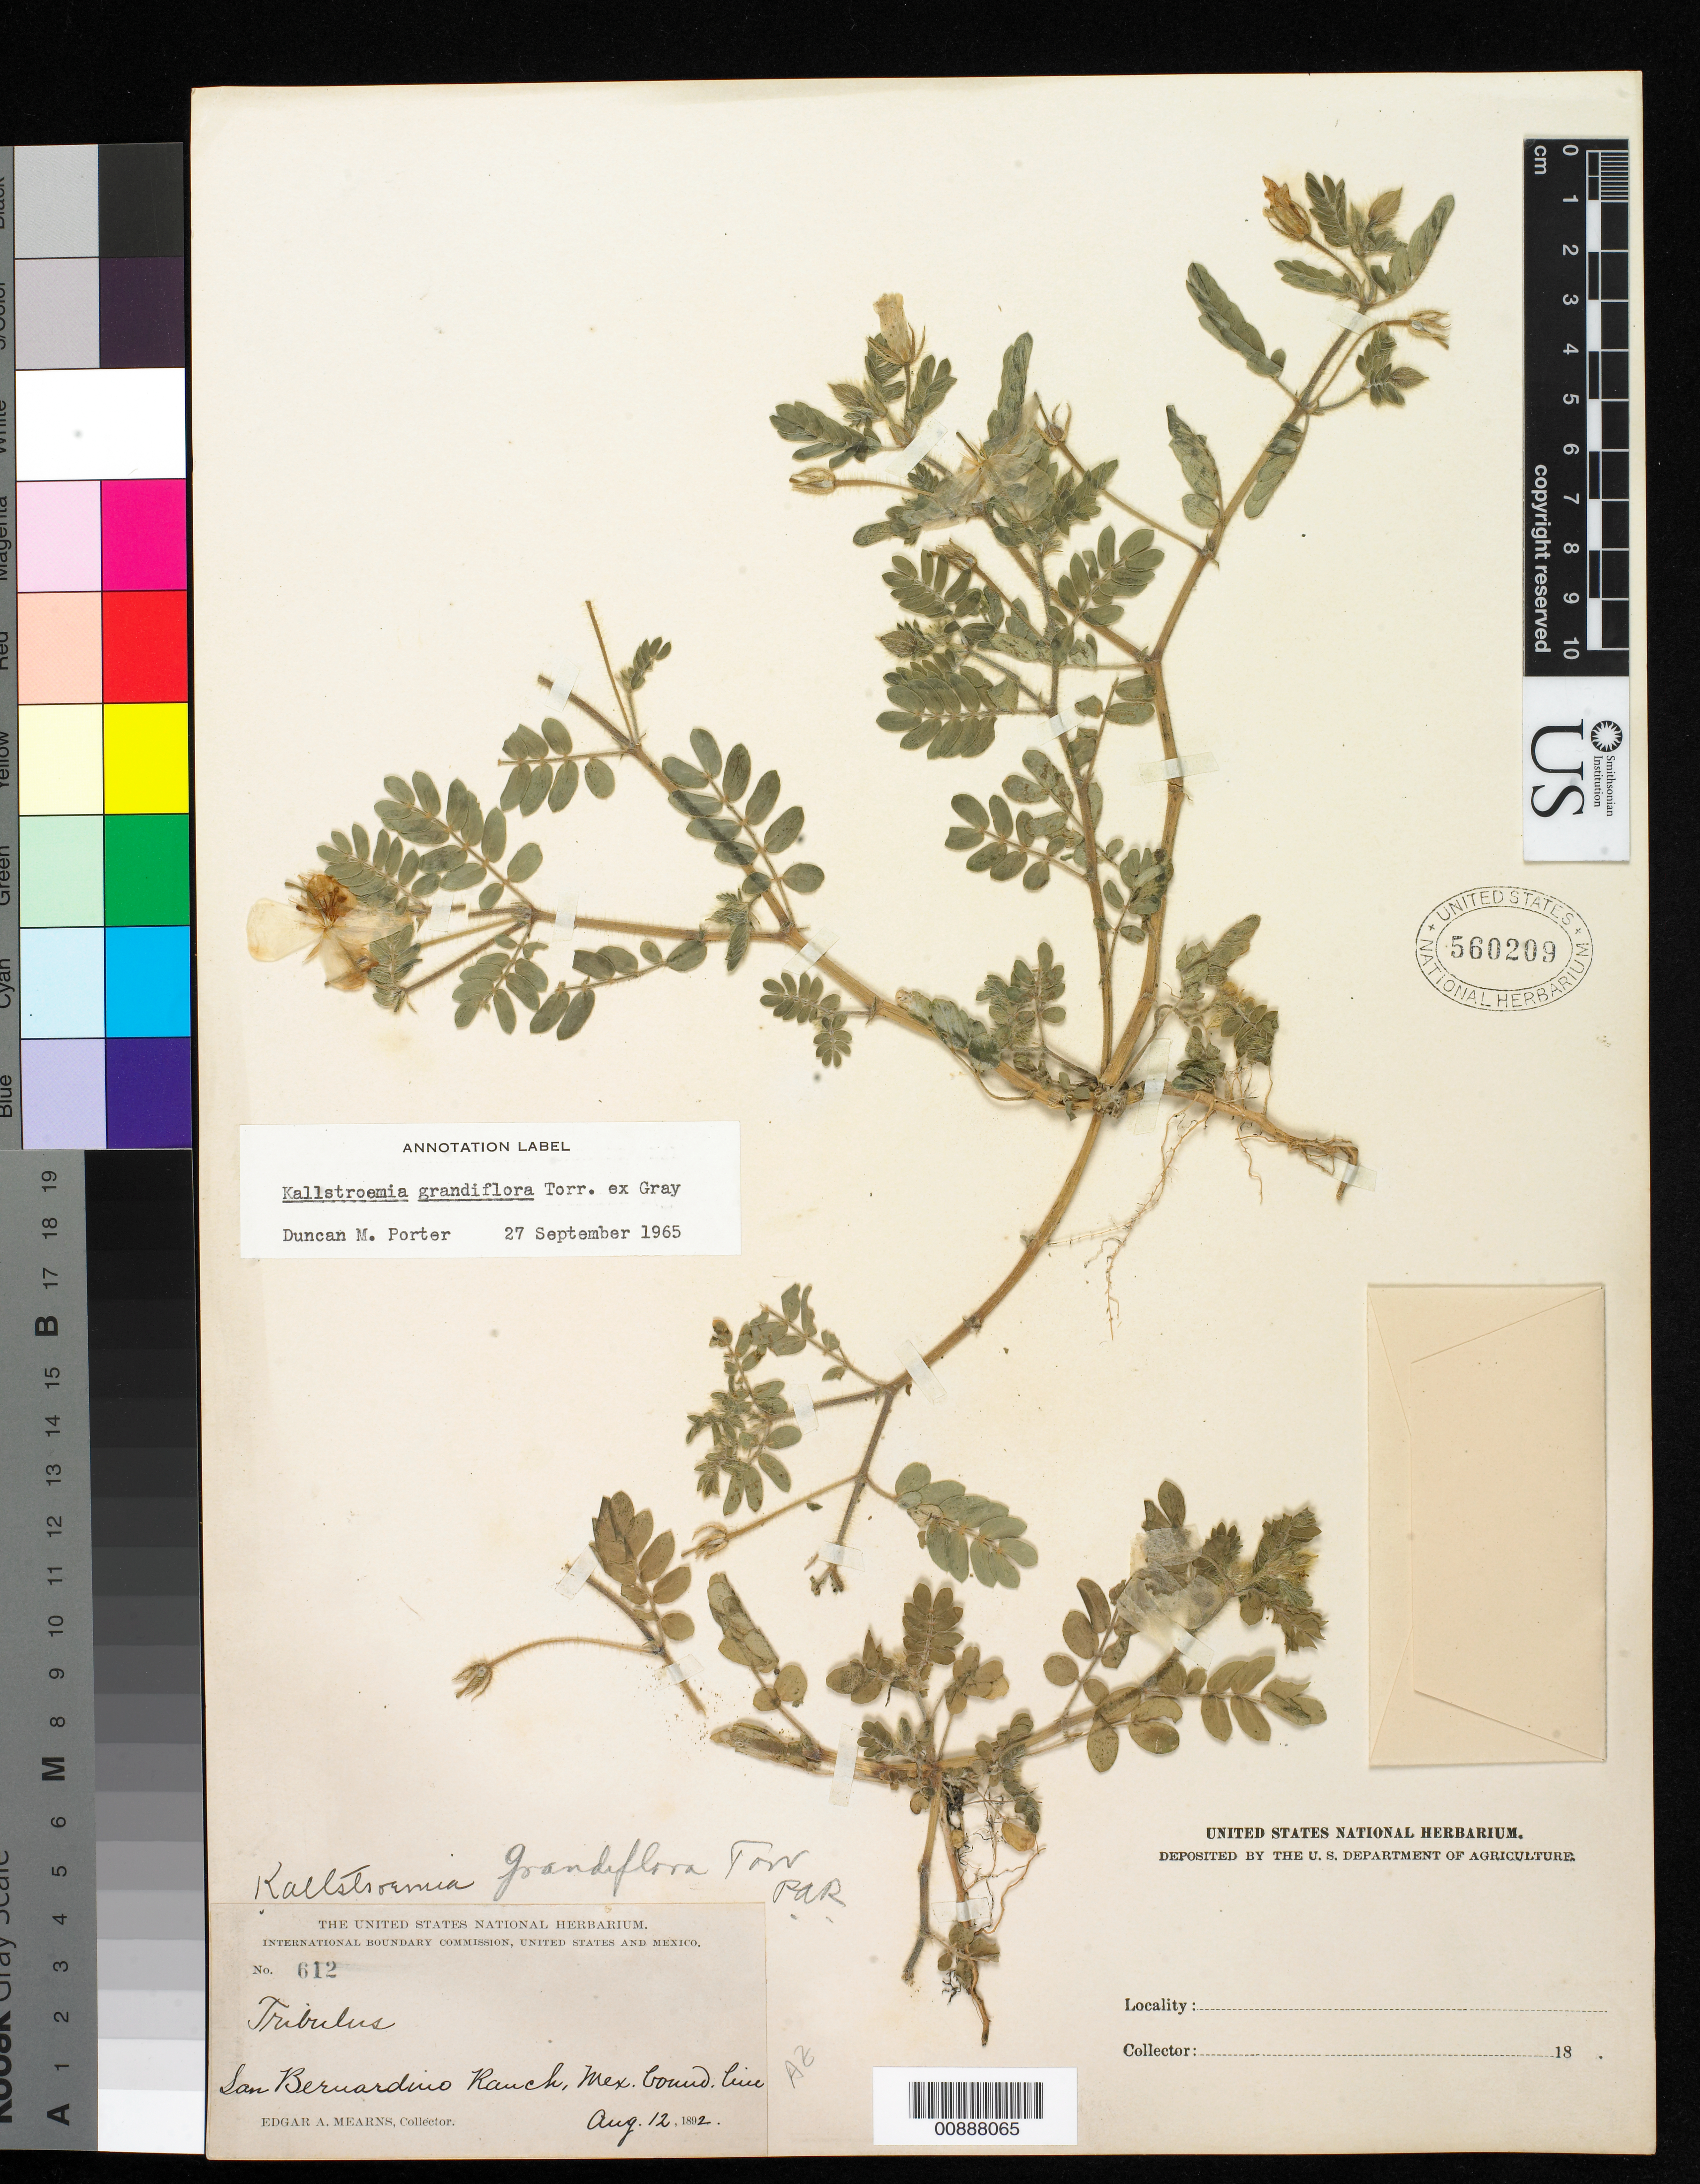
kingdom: Plantae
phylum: Tracheophyta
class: Magnoliopsida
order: Zygophyllales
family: Zygophyllaceae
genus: Kallstroemia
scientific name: Kallstroemia grandiflora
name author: Torr. ex A. Gray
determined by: Porter, D. M.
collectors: E. A. Mearns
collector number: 612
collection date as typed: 12 Aug 1892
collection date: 1892-08-12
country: United States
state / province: Arizona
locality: San Bernardino Ranch, Mexican Boundary Line.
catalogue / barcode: US 560209